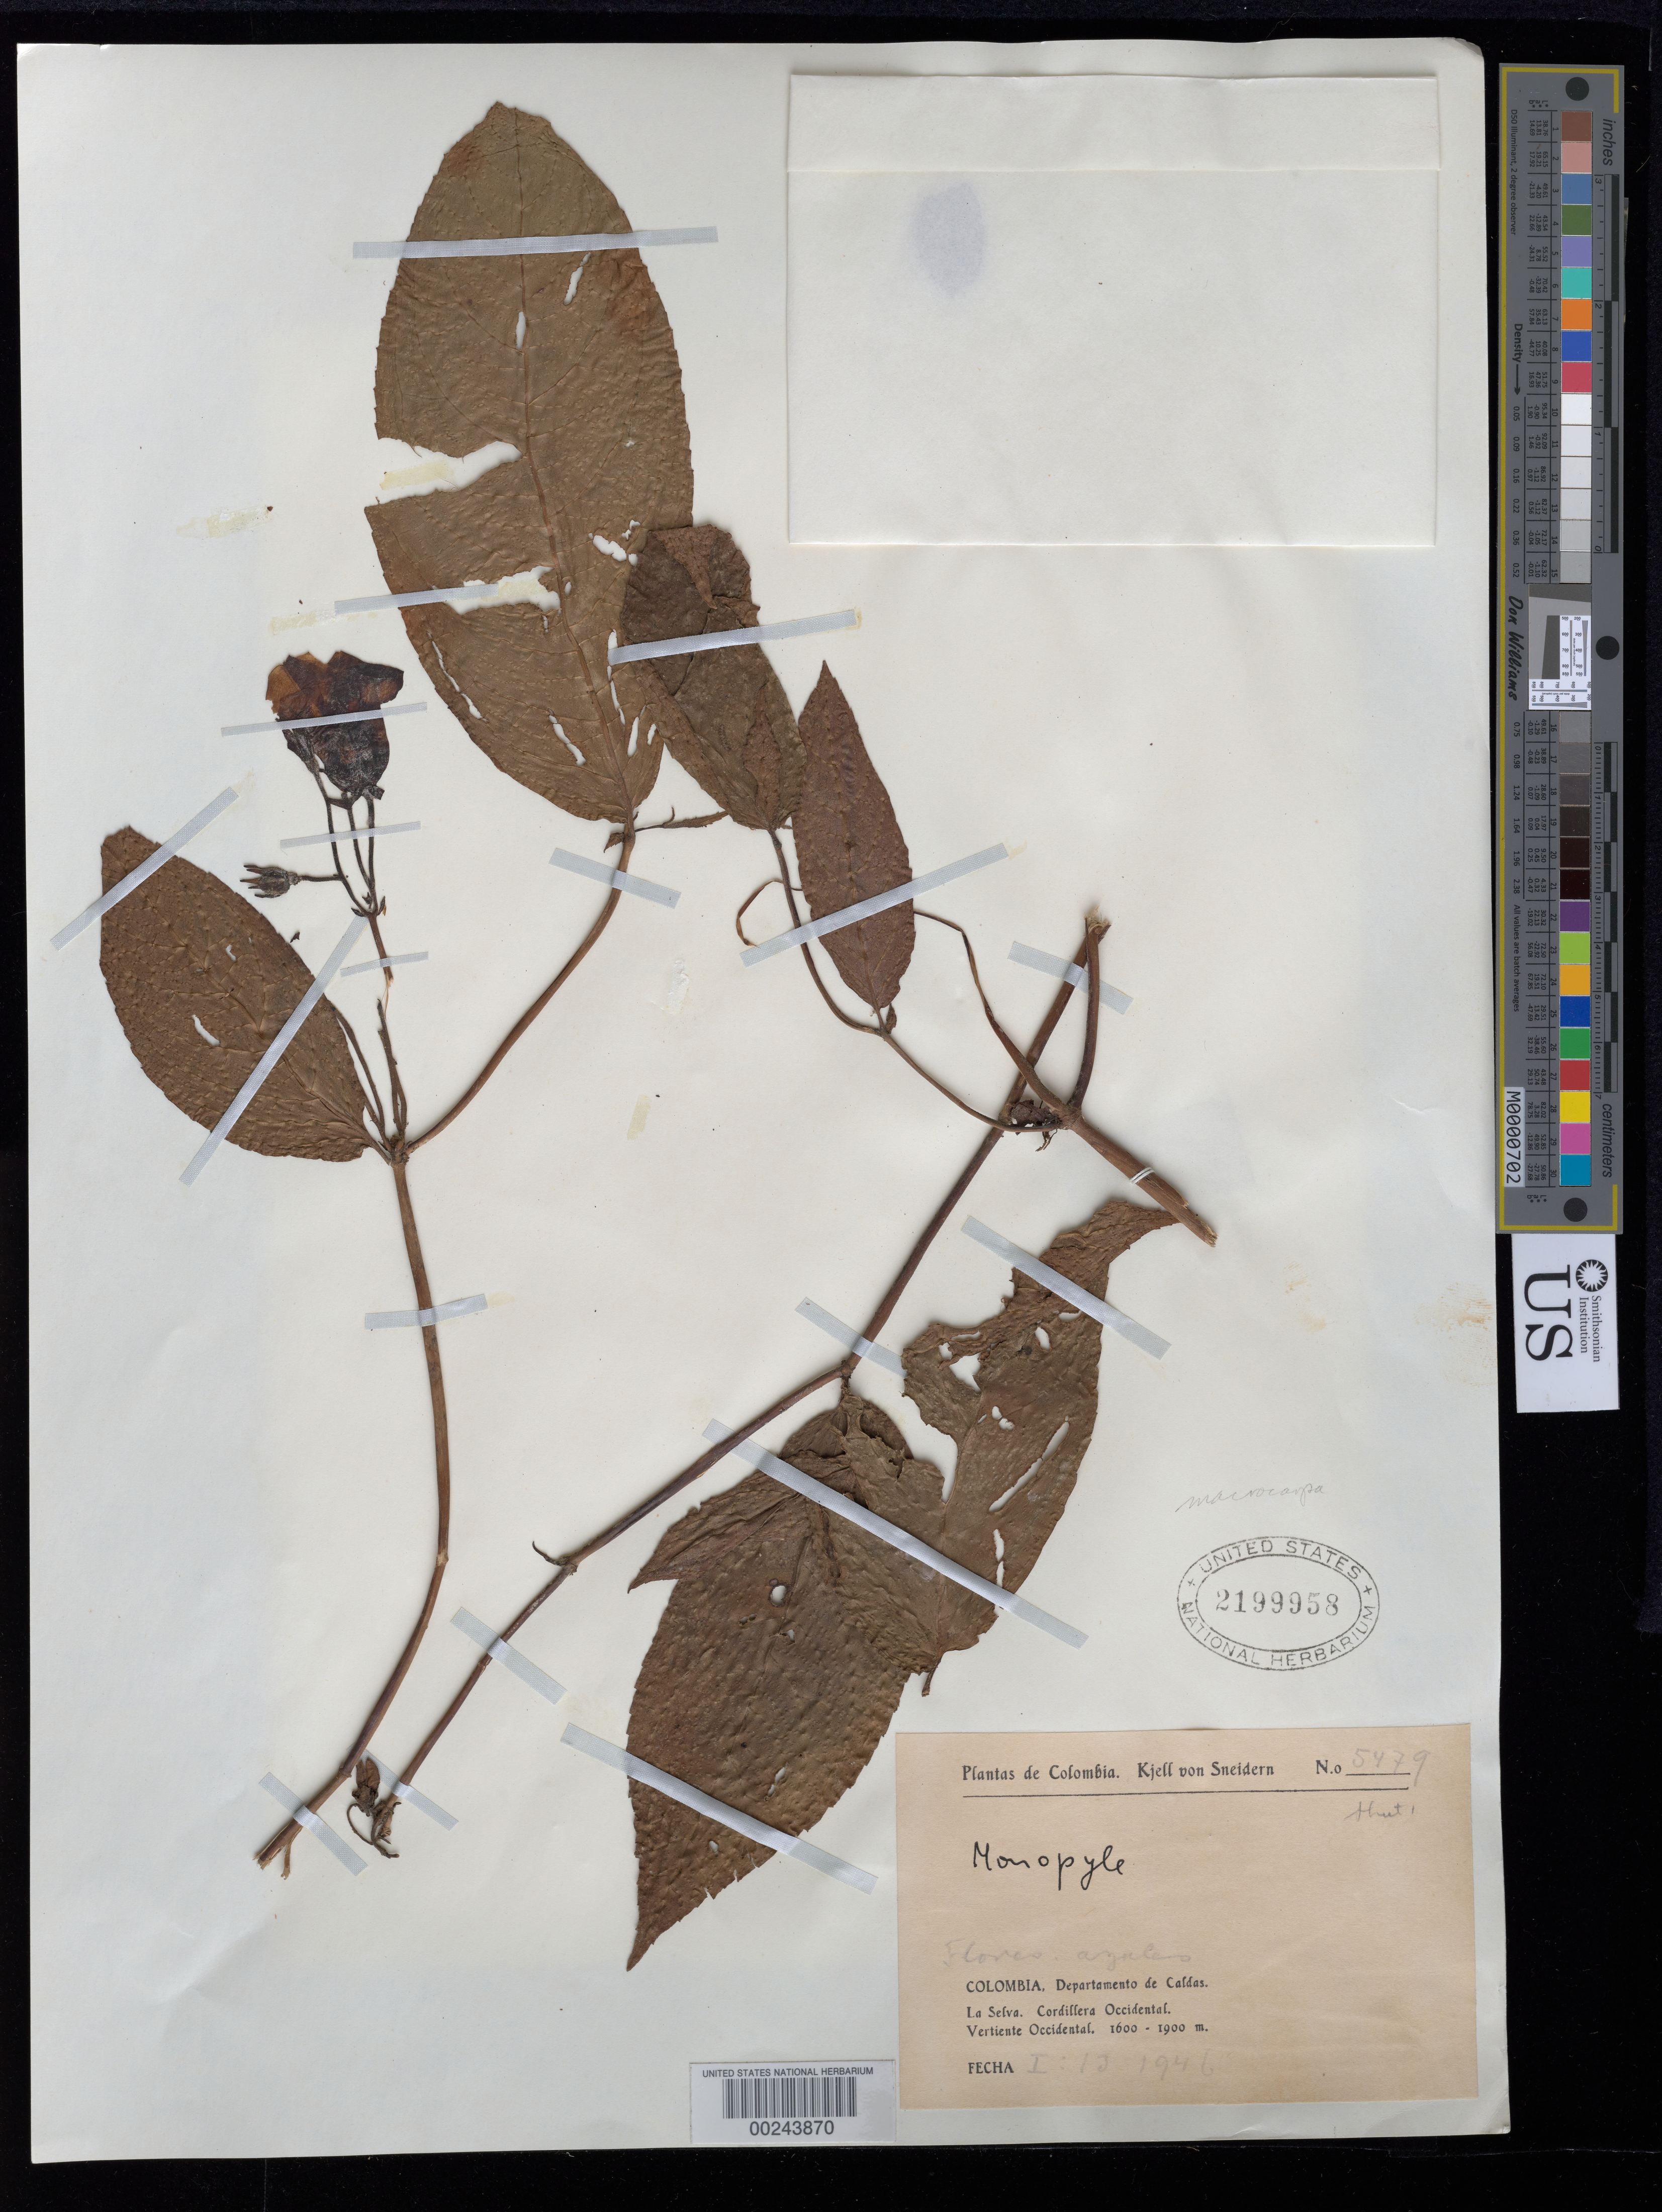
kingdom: Plantae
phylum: Tracheophyta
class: Magnoliopsida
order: Lamiales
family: Gesneriaceae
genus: Monopyle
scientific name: Monopyle sp.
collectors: K. von Sneidern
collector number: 5479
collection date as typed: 13 Jan 1946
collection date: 1946-01-13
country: Colombia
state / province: Caldas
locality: Cordillera Occidental, western slope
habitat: The forest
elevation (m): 1600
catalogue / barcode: US 2199958